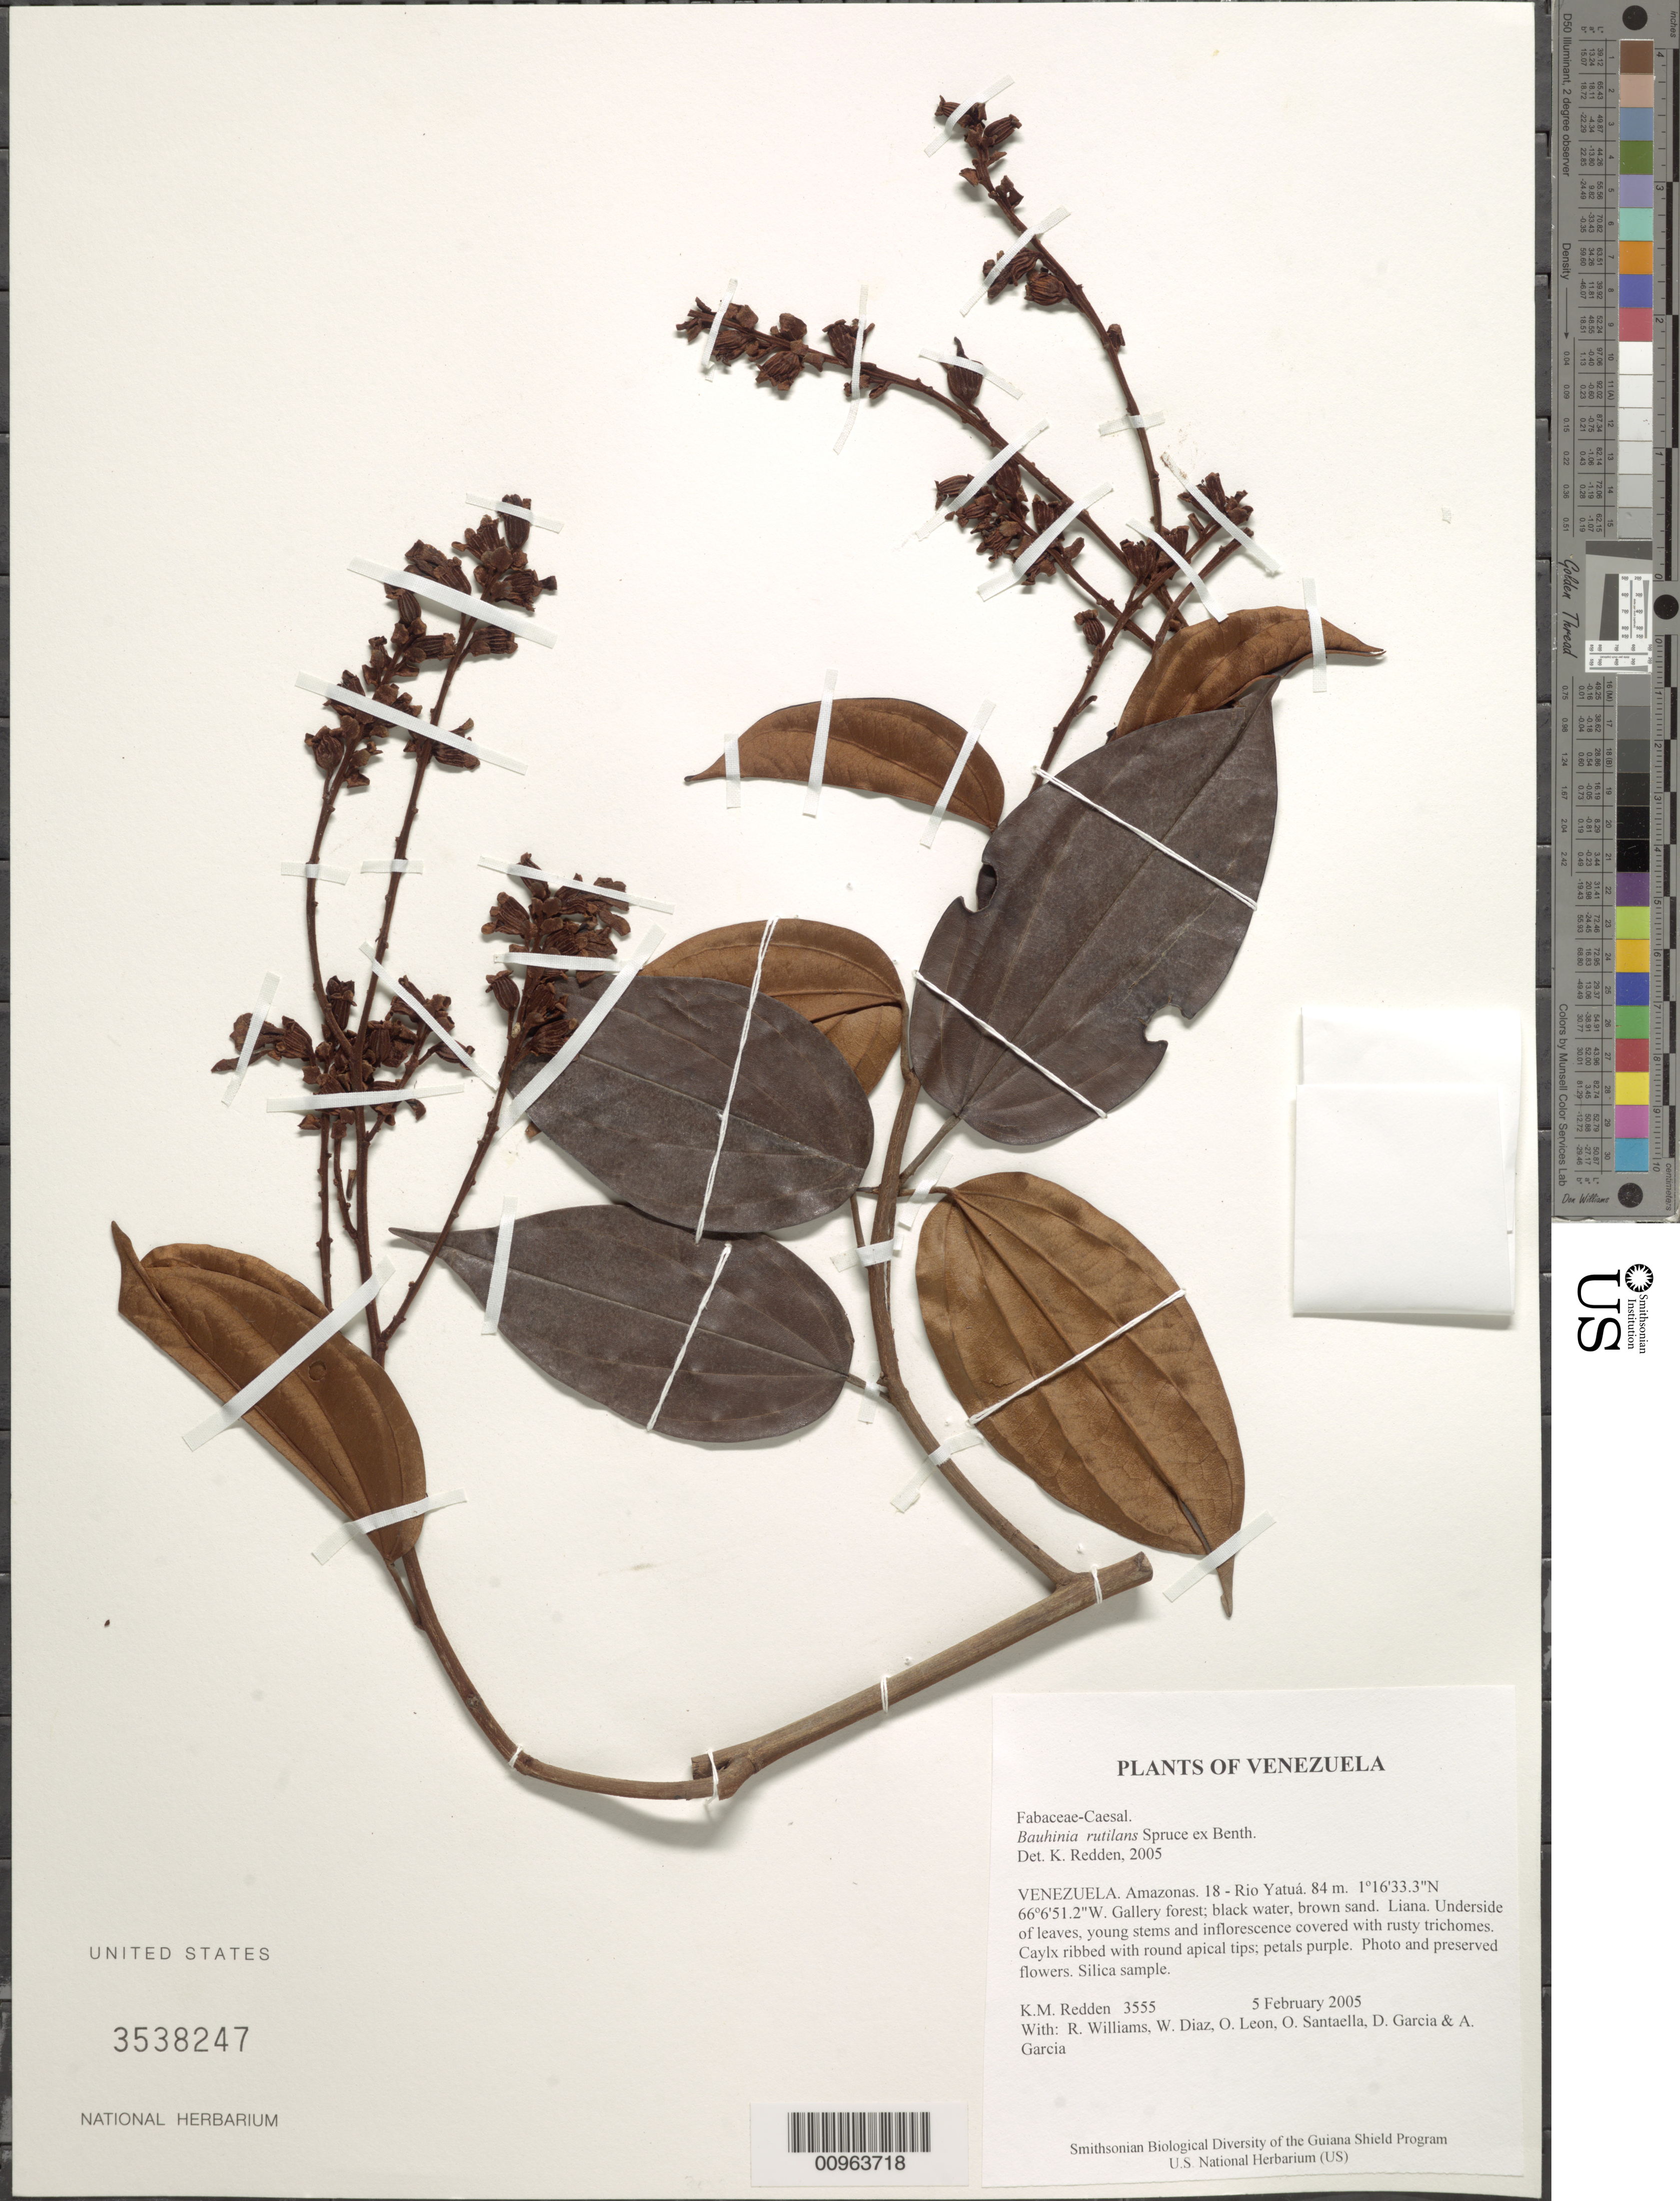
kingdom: Plantae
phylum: Tracheophyta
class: Magnoliopsida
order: Fabales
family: Fabaceae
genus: Bauhinia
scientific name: Bauhinia rutilans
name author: Spruce ex Benth.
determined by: Rico Arce, María de Lourdes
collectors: K. M. Redden, R. Williams, W. Díaz P., O. León, O. Santaella, D. Garcia & A. Garcia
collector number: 3555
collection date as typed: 5 February 2005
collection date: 2005-02-05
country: Venezuela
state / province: Amazonas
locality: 18 - Rio Yatuá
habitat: Gallery forest; black water, brown sand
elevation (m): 84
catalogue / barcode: US 3538247